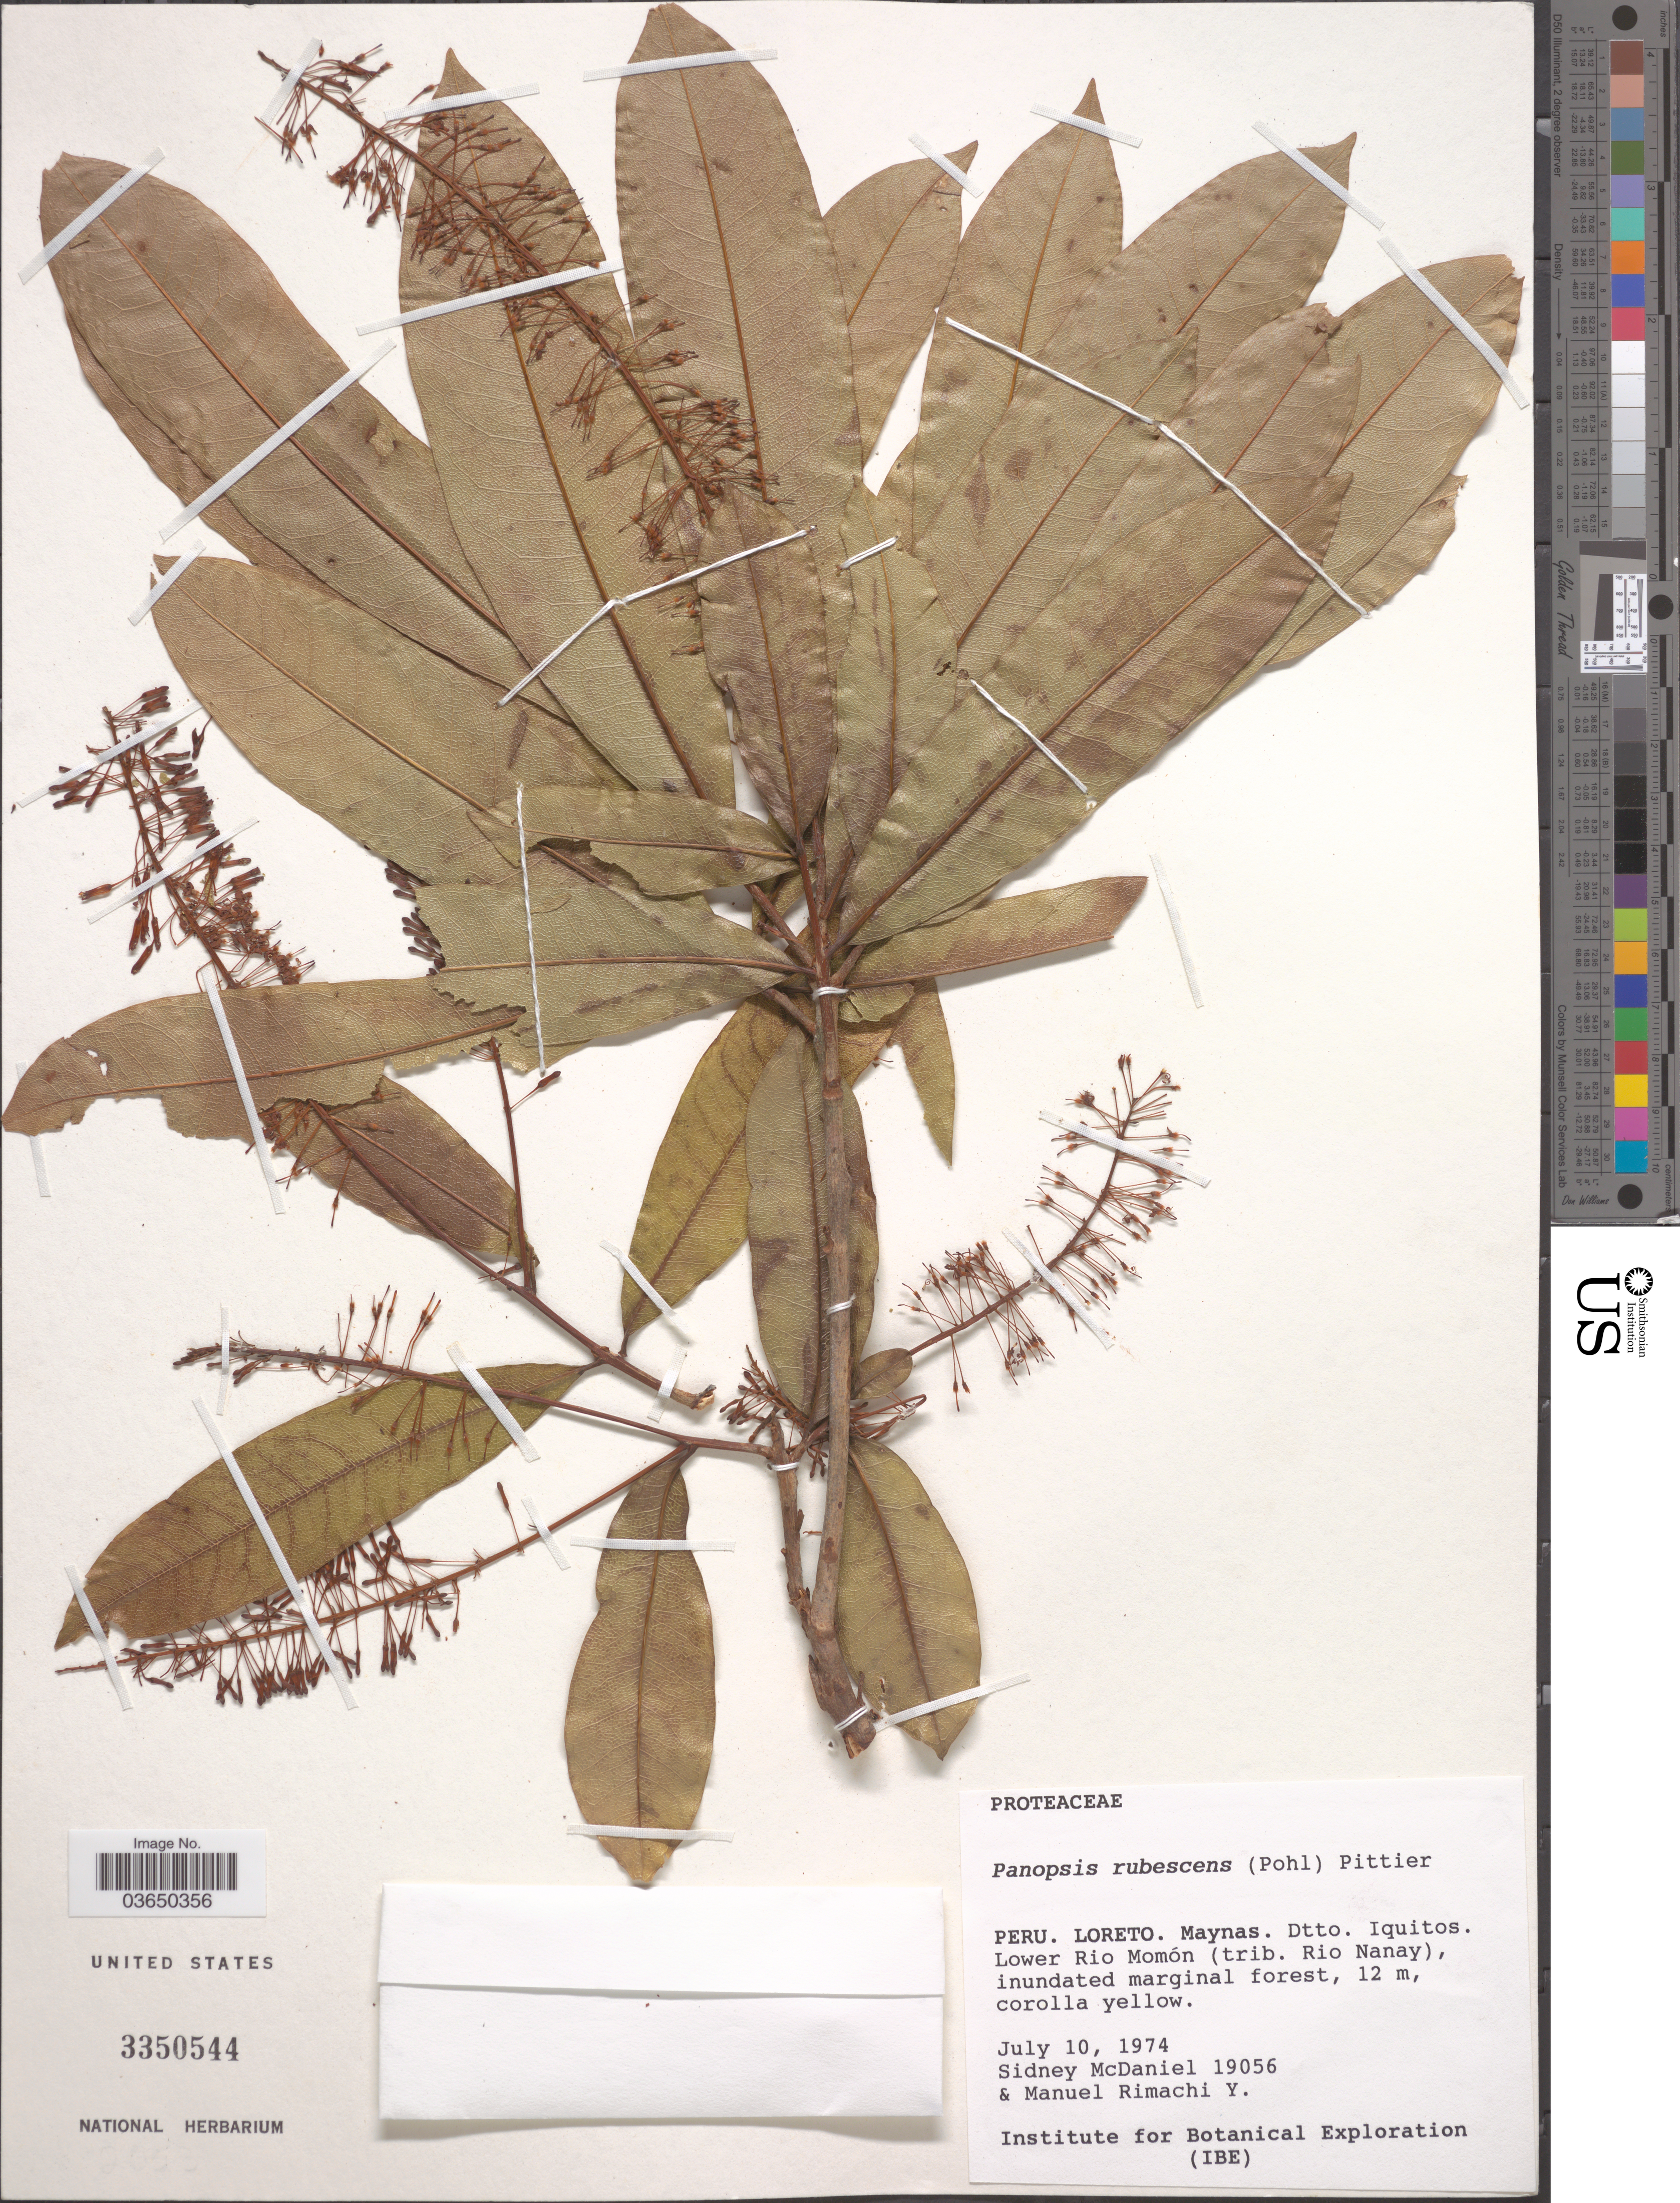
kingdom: Plantae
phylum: Tracheophyta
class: Magnoliopsida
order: Proteales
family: Proteaceae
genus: Panopsis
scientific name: Panopsis rubescens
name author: (Pohl) Pittier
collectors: S. McDaniel & M. Rimachi Y.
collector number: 19056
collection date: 1974-07-10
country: Peru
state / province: Loreto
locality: Maynas. Dtto. Iquitos. Lower Rio Momón (trib. Rio Nanay).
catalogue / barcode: US 3350544